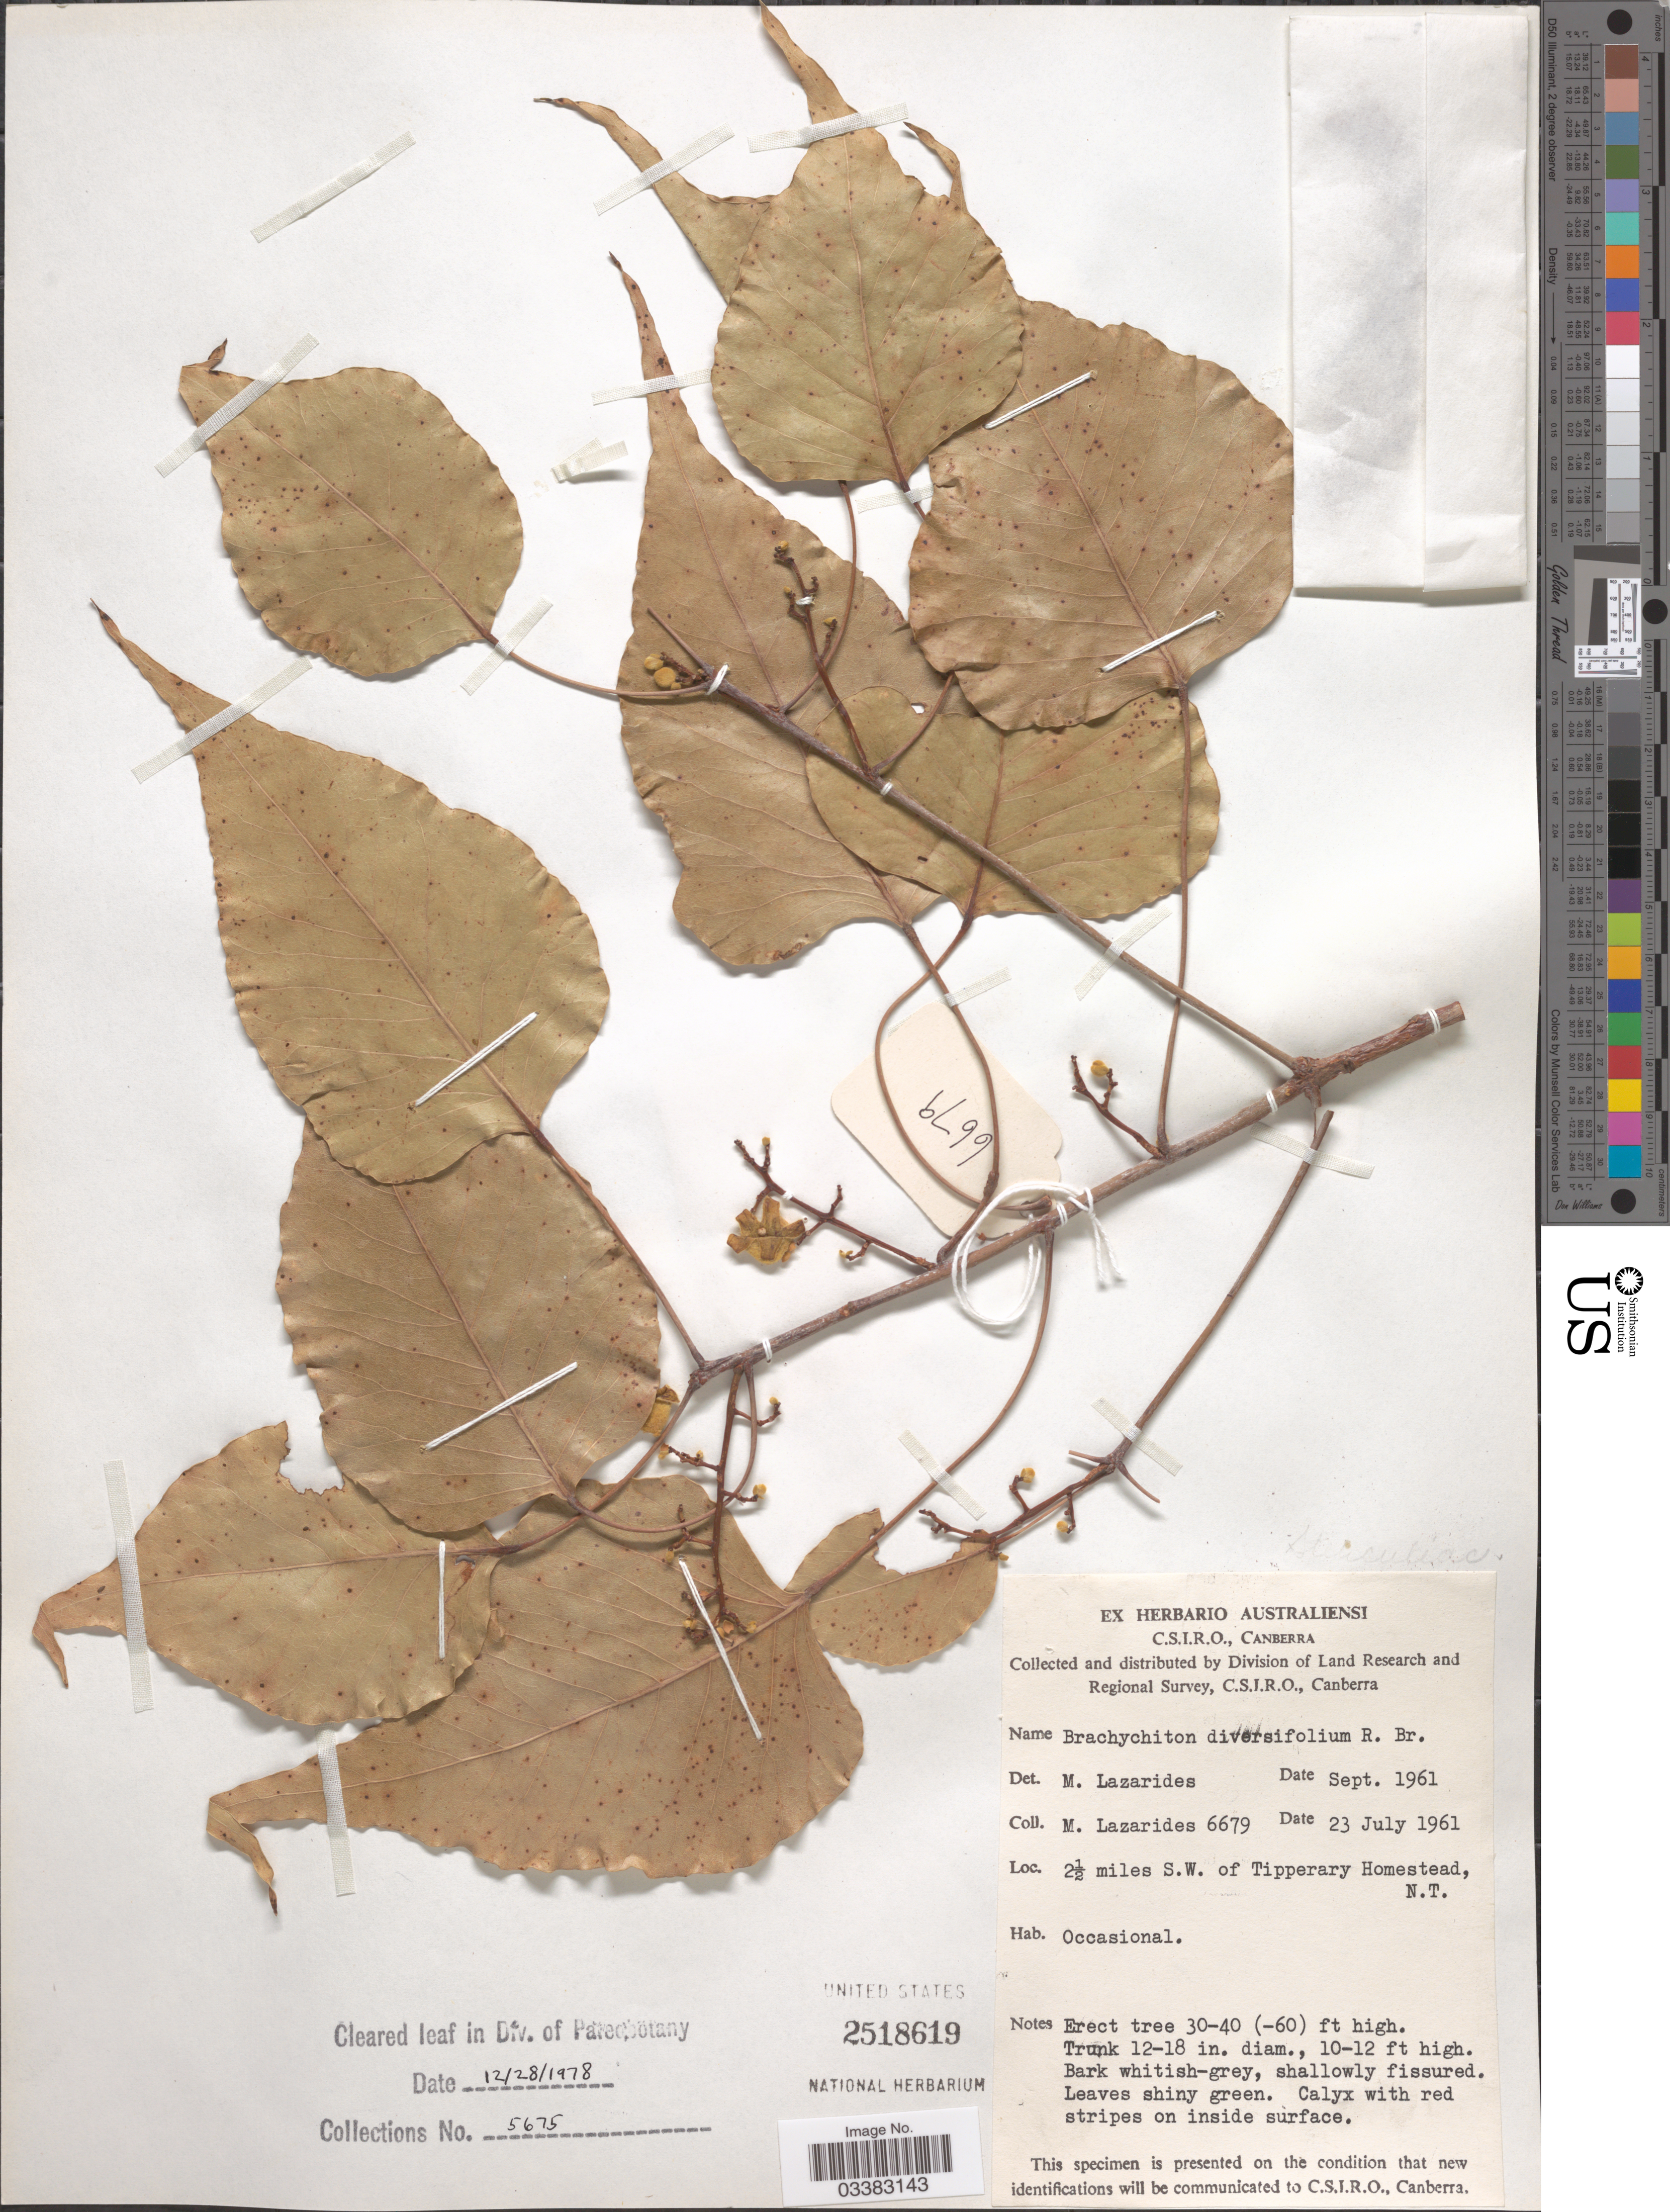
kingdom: Plantae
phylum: Tracheophyta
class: Magnoliopsida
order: Malvales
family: Malvaceae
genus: Brachychiton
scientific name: Brachychiton populneus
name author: (Schott & Endl.) R. Br.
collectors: M. Lazarides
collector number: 6679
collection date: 1961-07-23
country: Australia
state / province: Northern Territory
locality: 2½ miles S.W. of Tipperary Homestead, N.T.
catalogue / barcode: US 2518619